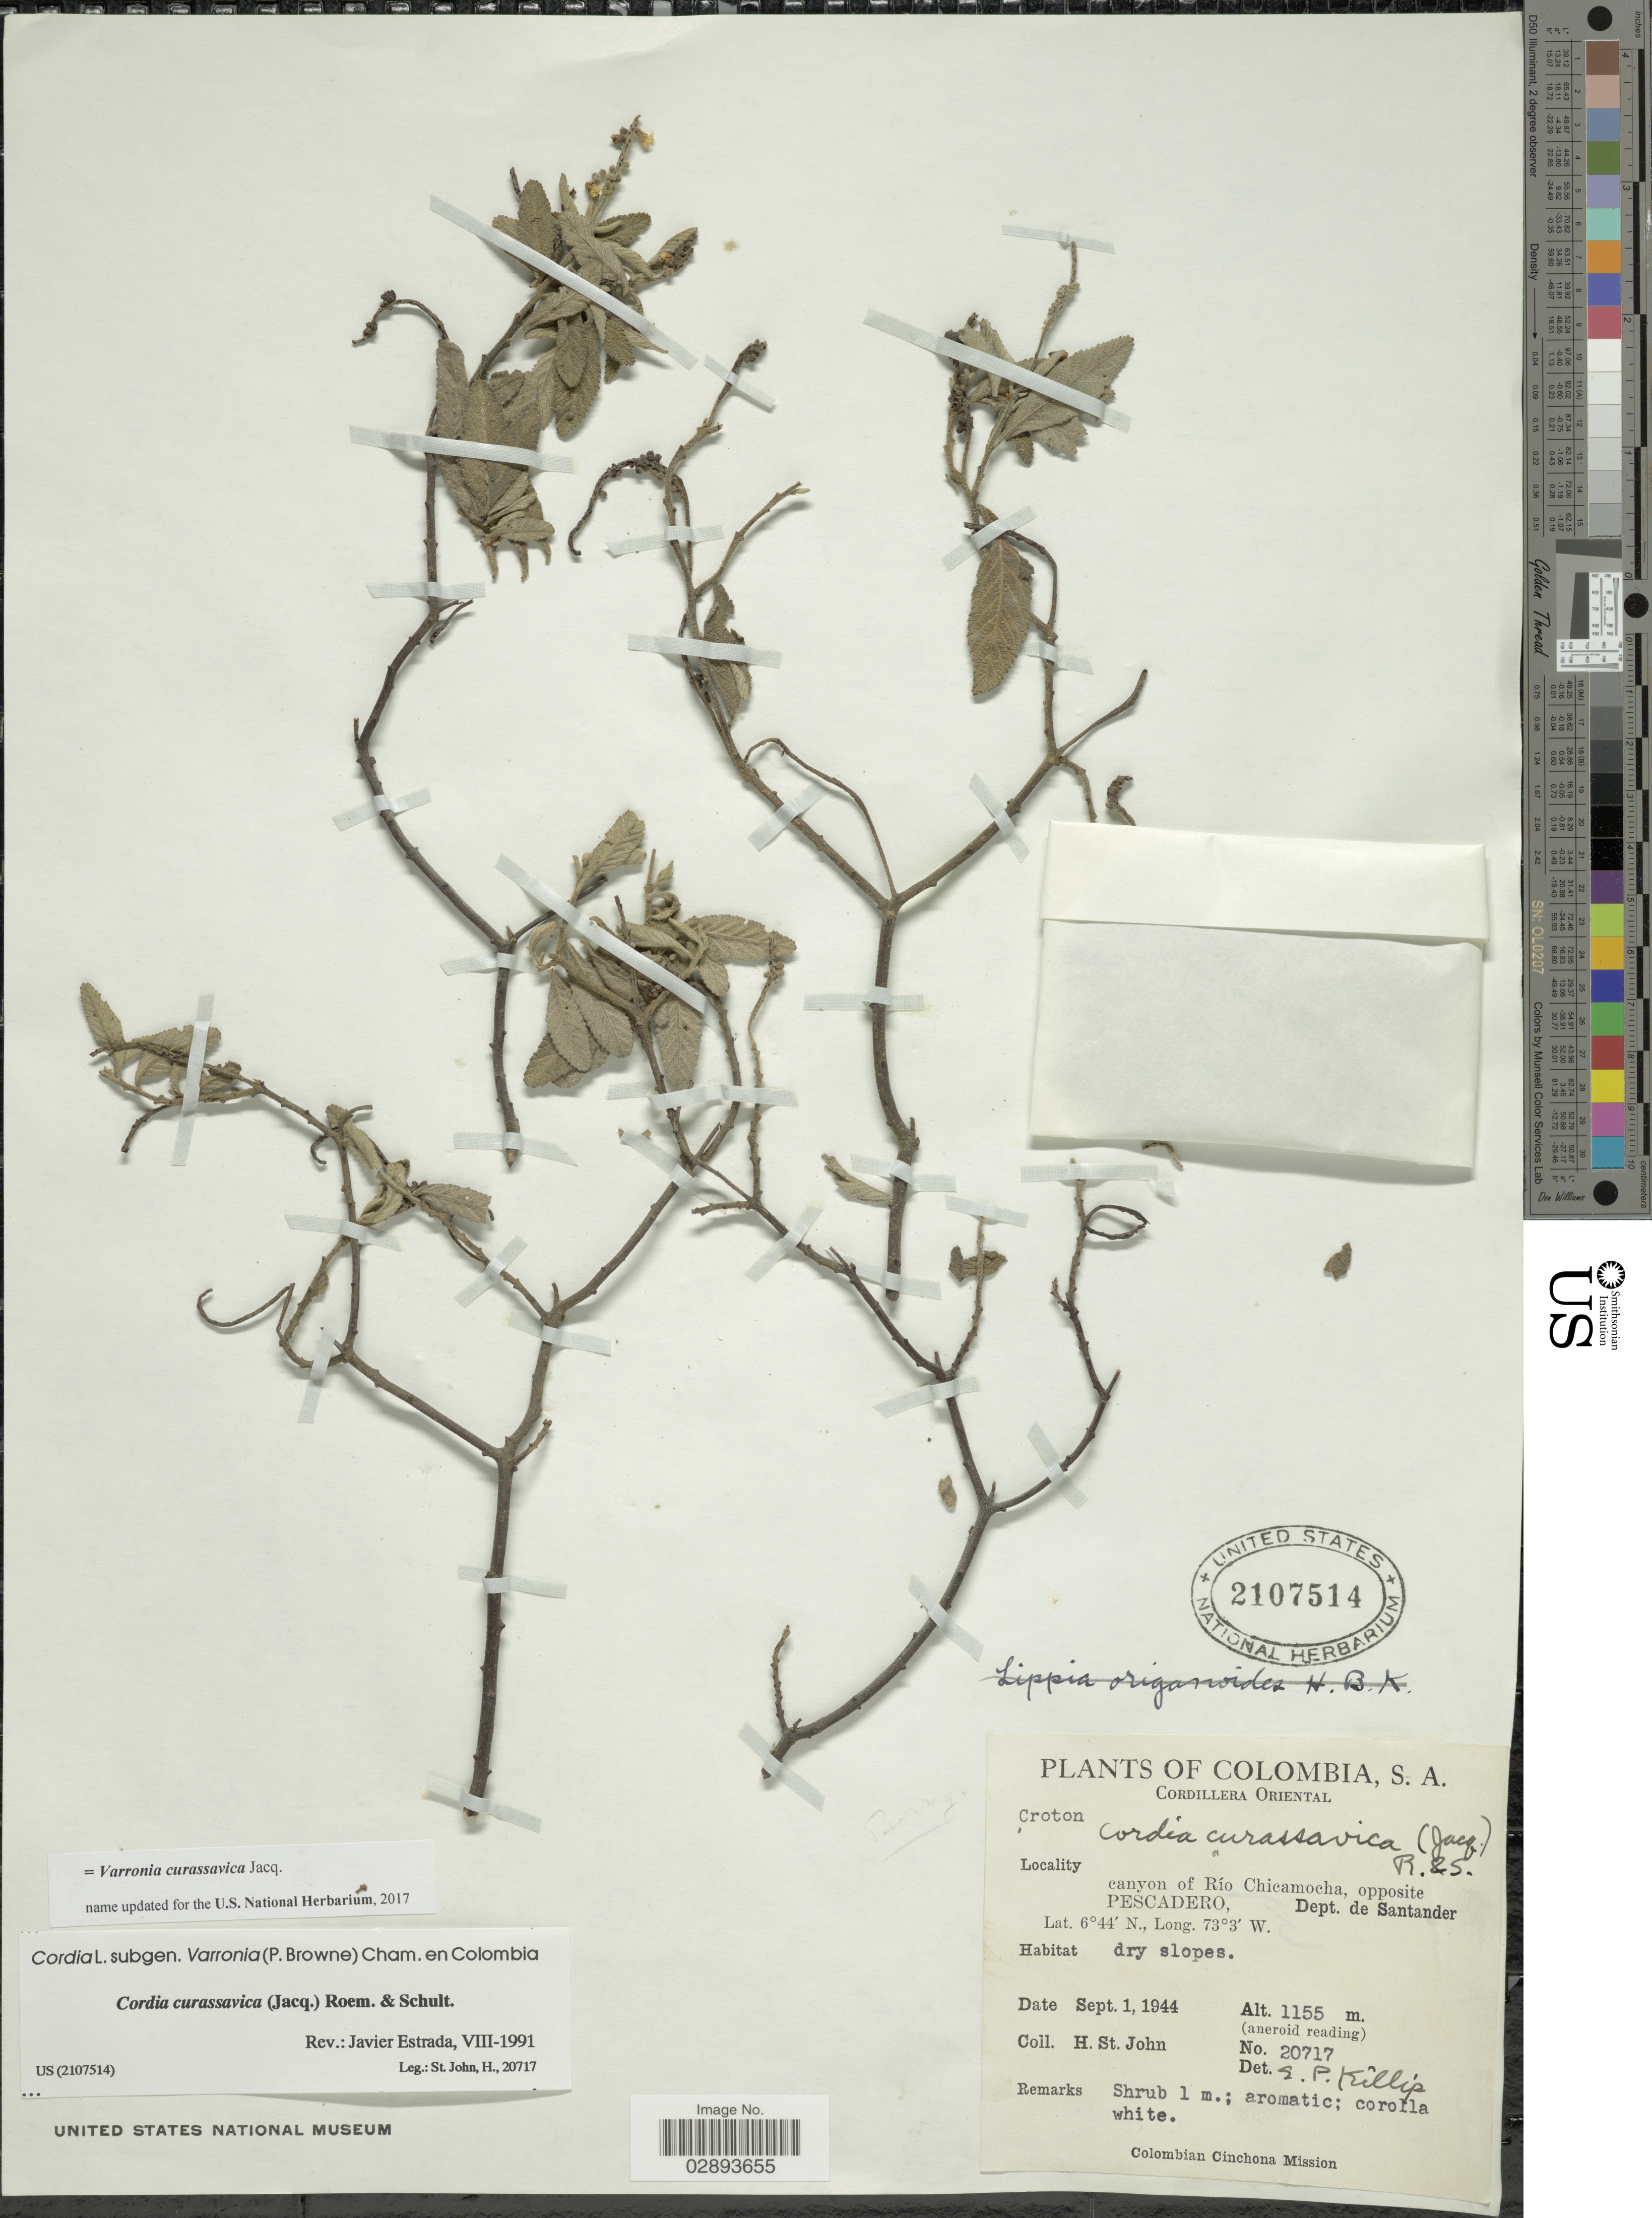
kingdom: Plantae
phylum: Tracheophyta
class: Magnoliopsida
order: Boraginales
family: Cordiaceae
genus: Varronia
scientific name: Varronia curassavica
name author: Jacq.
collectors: H. St. John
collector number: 20717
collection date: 1944-09-01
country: Colombia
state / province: Santander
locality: Cordillera Oriental, canyon of Río Chicamocha, opposite Pescadero, Dept. de Santander.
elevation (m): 1155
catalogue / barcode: US 2107514